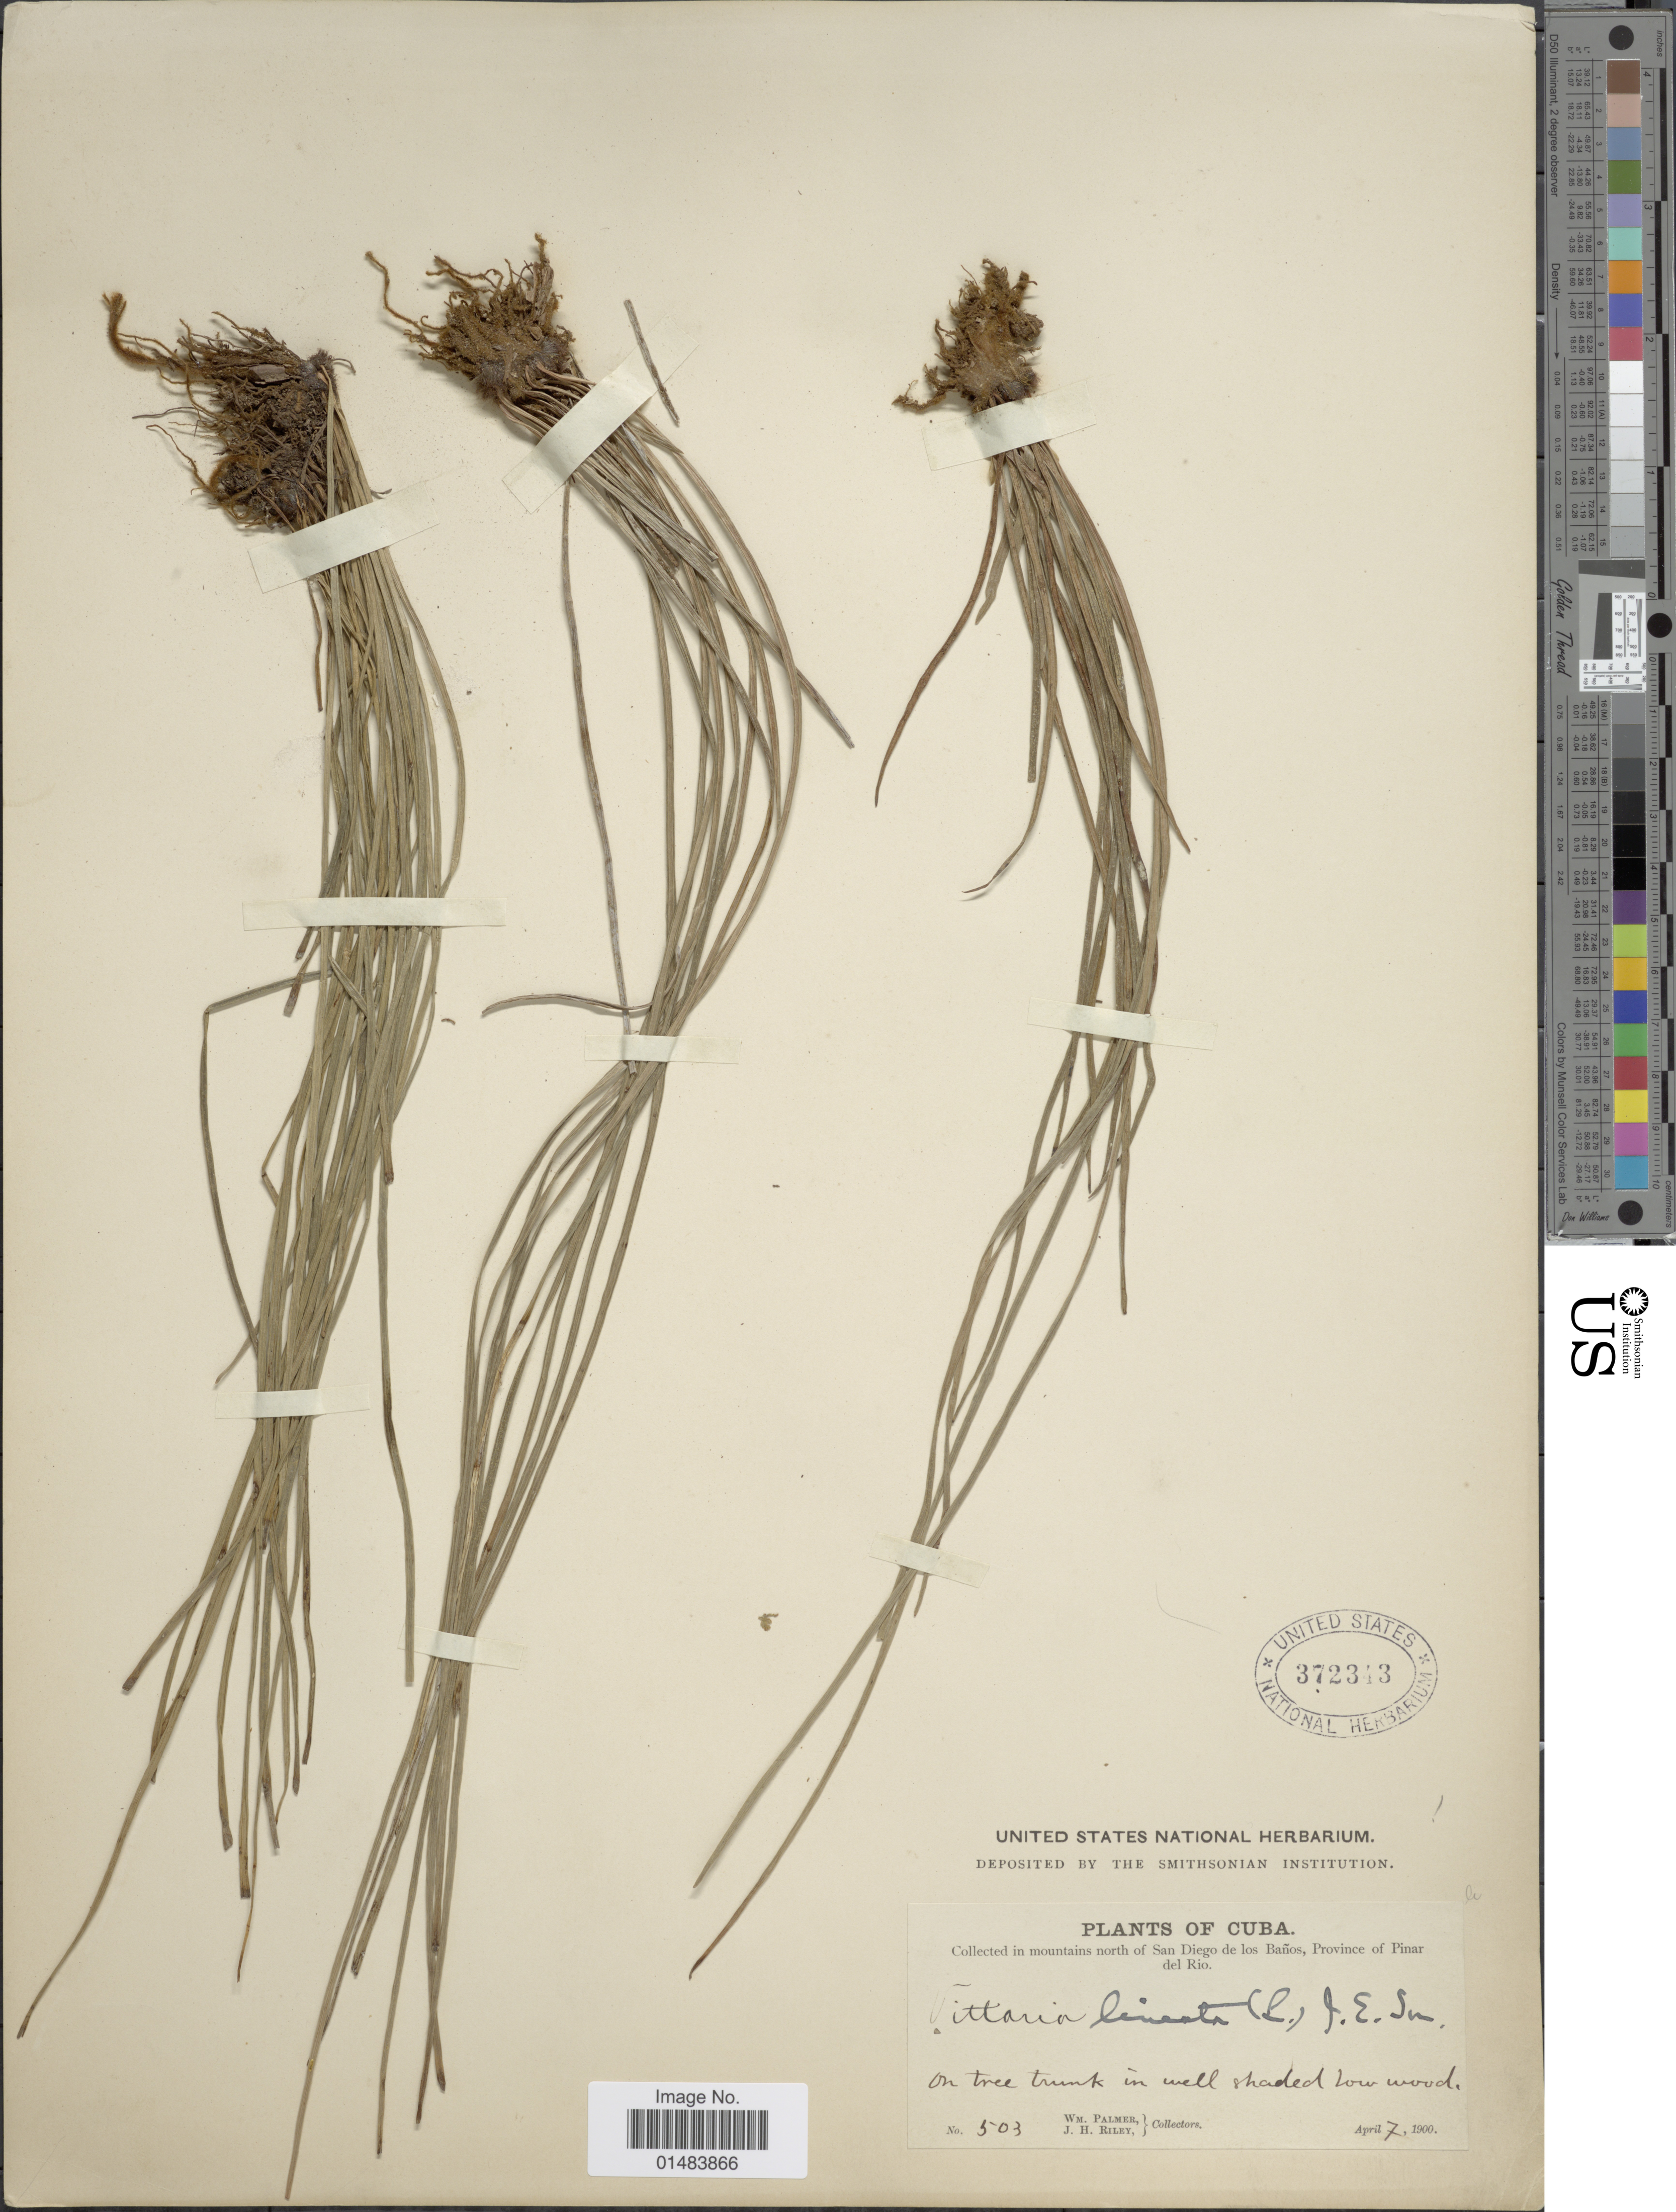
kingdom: Plantae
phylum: Tracheophyta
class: Polypodiopsida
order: Polypodiales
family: Pteridaceae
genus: Vittaria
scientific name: Vittaria lineata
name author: (L.) Sm.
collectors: W. Palmer & J. H. Riley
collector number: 503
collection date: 1900-04-07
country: Cuba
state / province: Pinar del Río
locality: Plants of Cuba, collected in mountains north of San Diego de los Banos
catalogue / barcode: US 372343